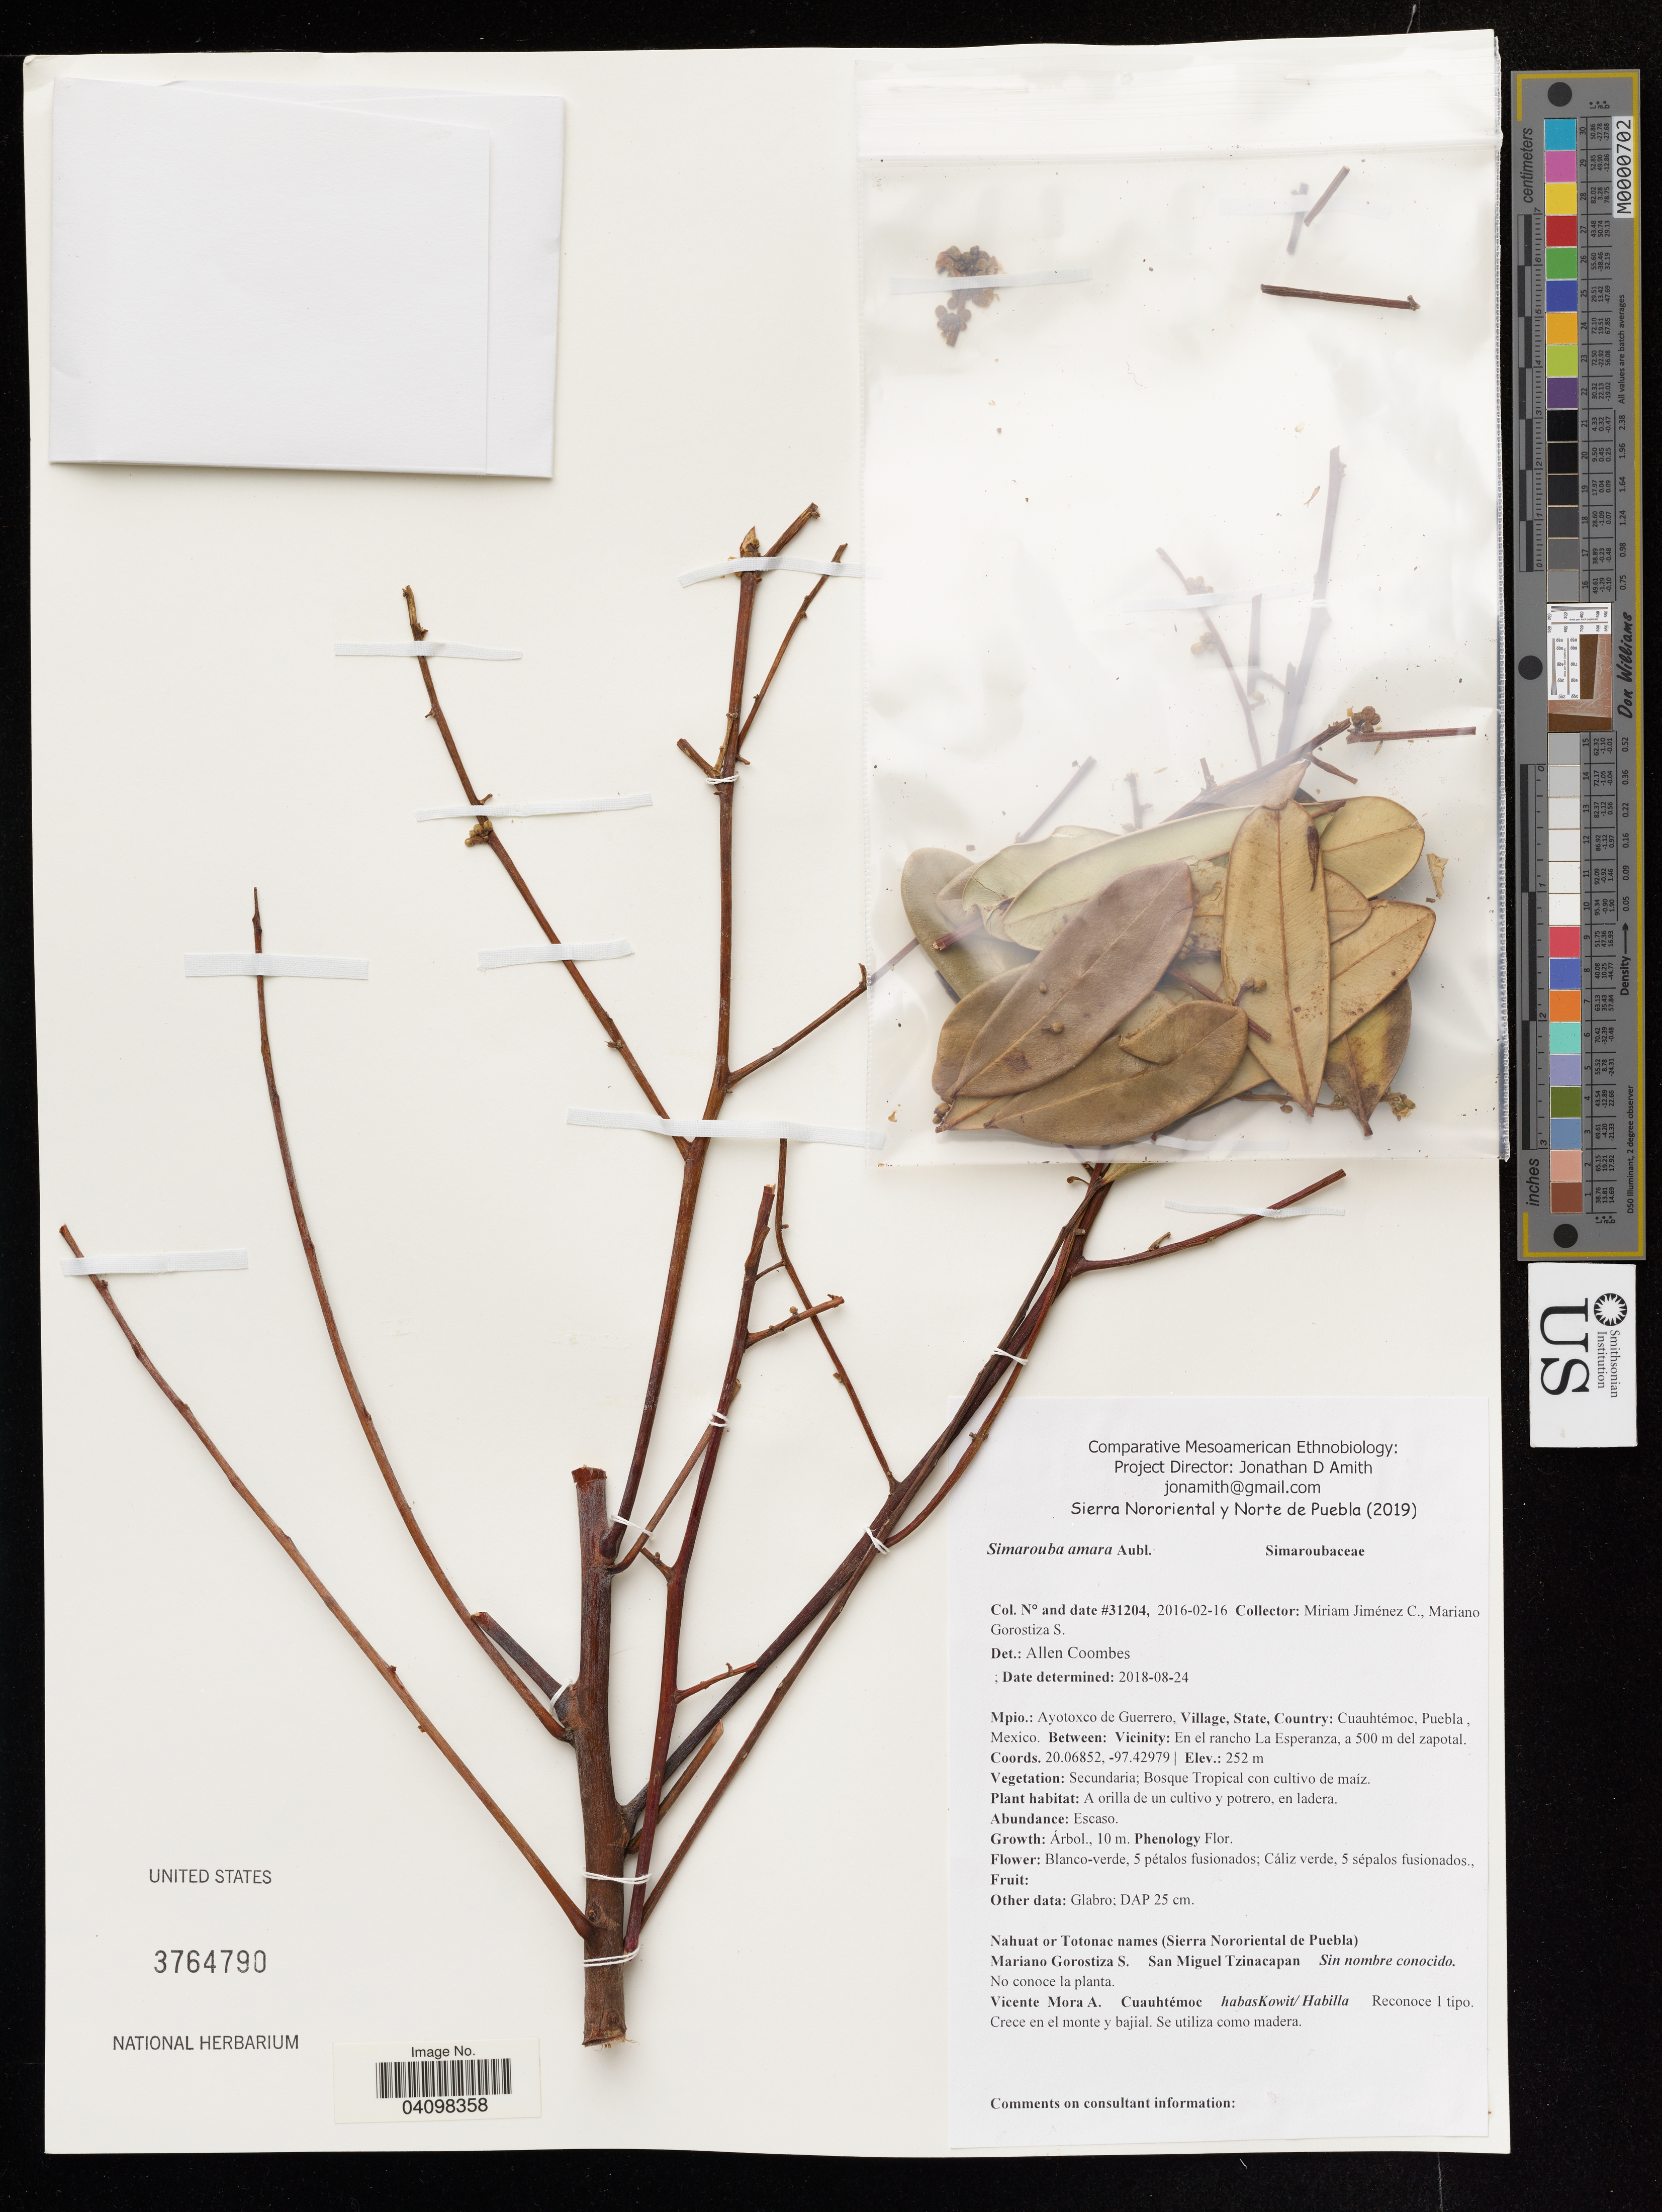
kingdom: Plantae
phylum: Tracheophyta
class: Magnoliopsida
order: Sapindales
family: Simaroubaceae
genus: Simarouba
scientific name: Simarouba amara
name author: Aubl.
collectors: M. Jiménez Chimil & M. Gorostiza S.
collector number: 31204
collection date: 2016-02-16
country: Mexico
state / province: Puebla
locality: Ayotoxco de Guerrero. Cuauhtémoc. En el rancho La Esperanza, a 500 m del zapotal.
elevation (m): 252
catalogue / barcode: US 3764790